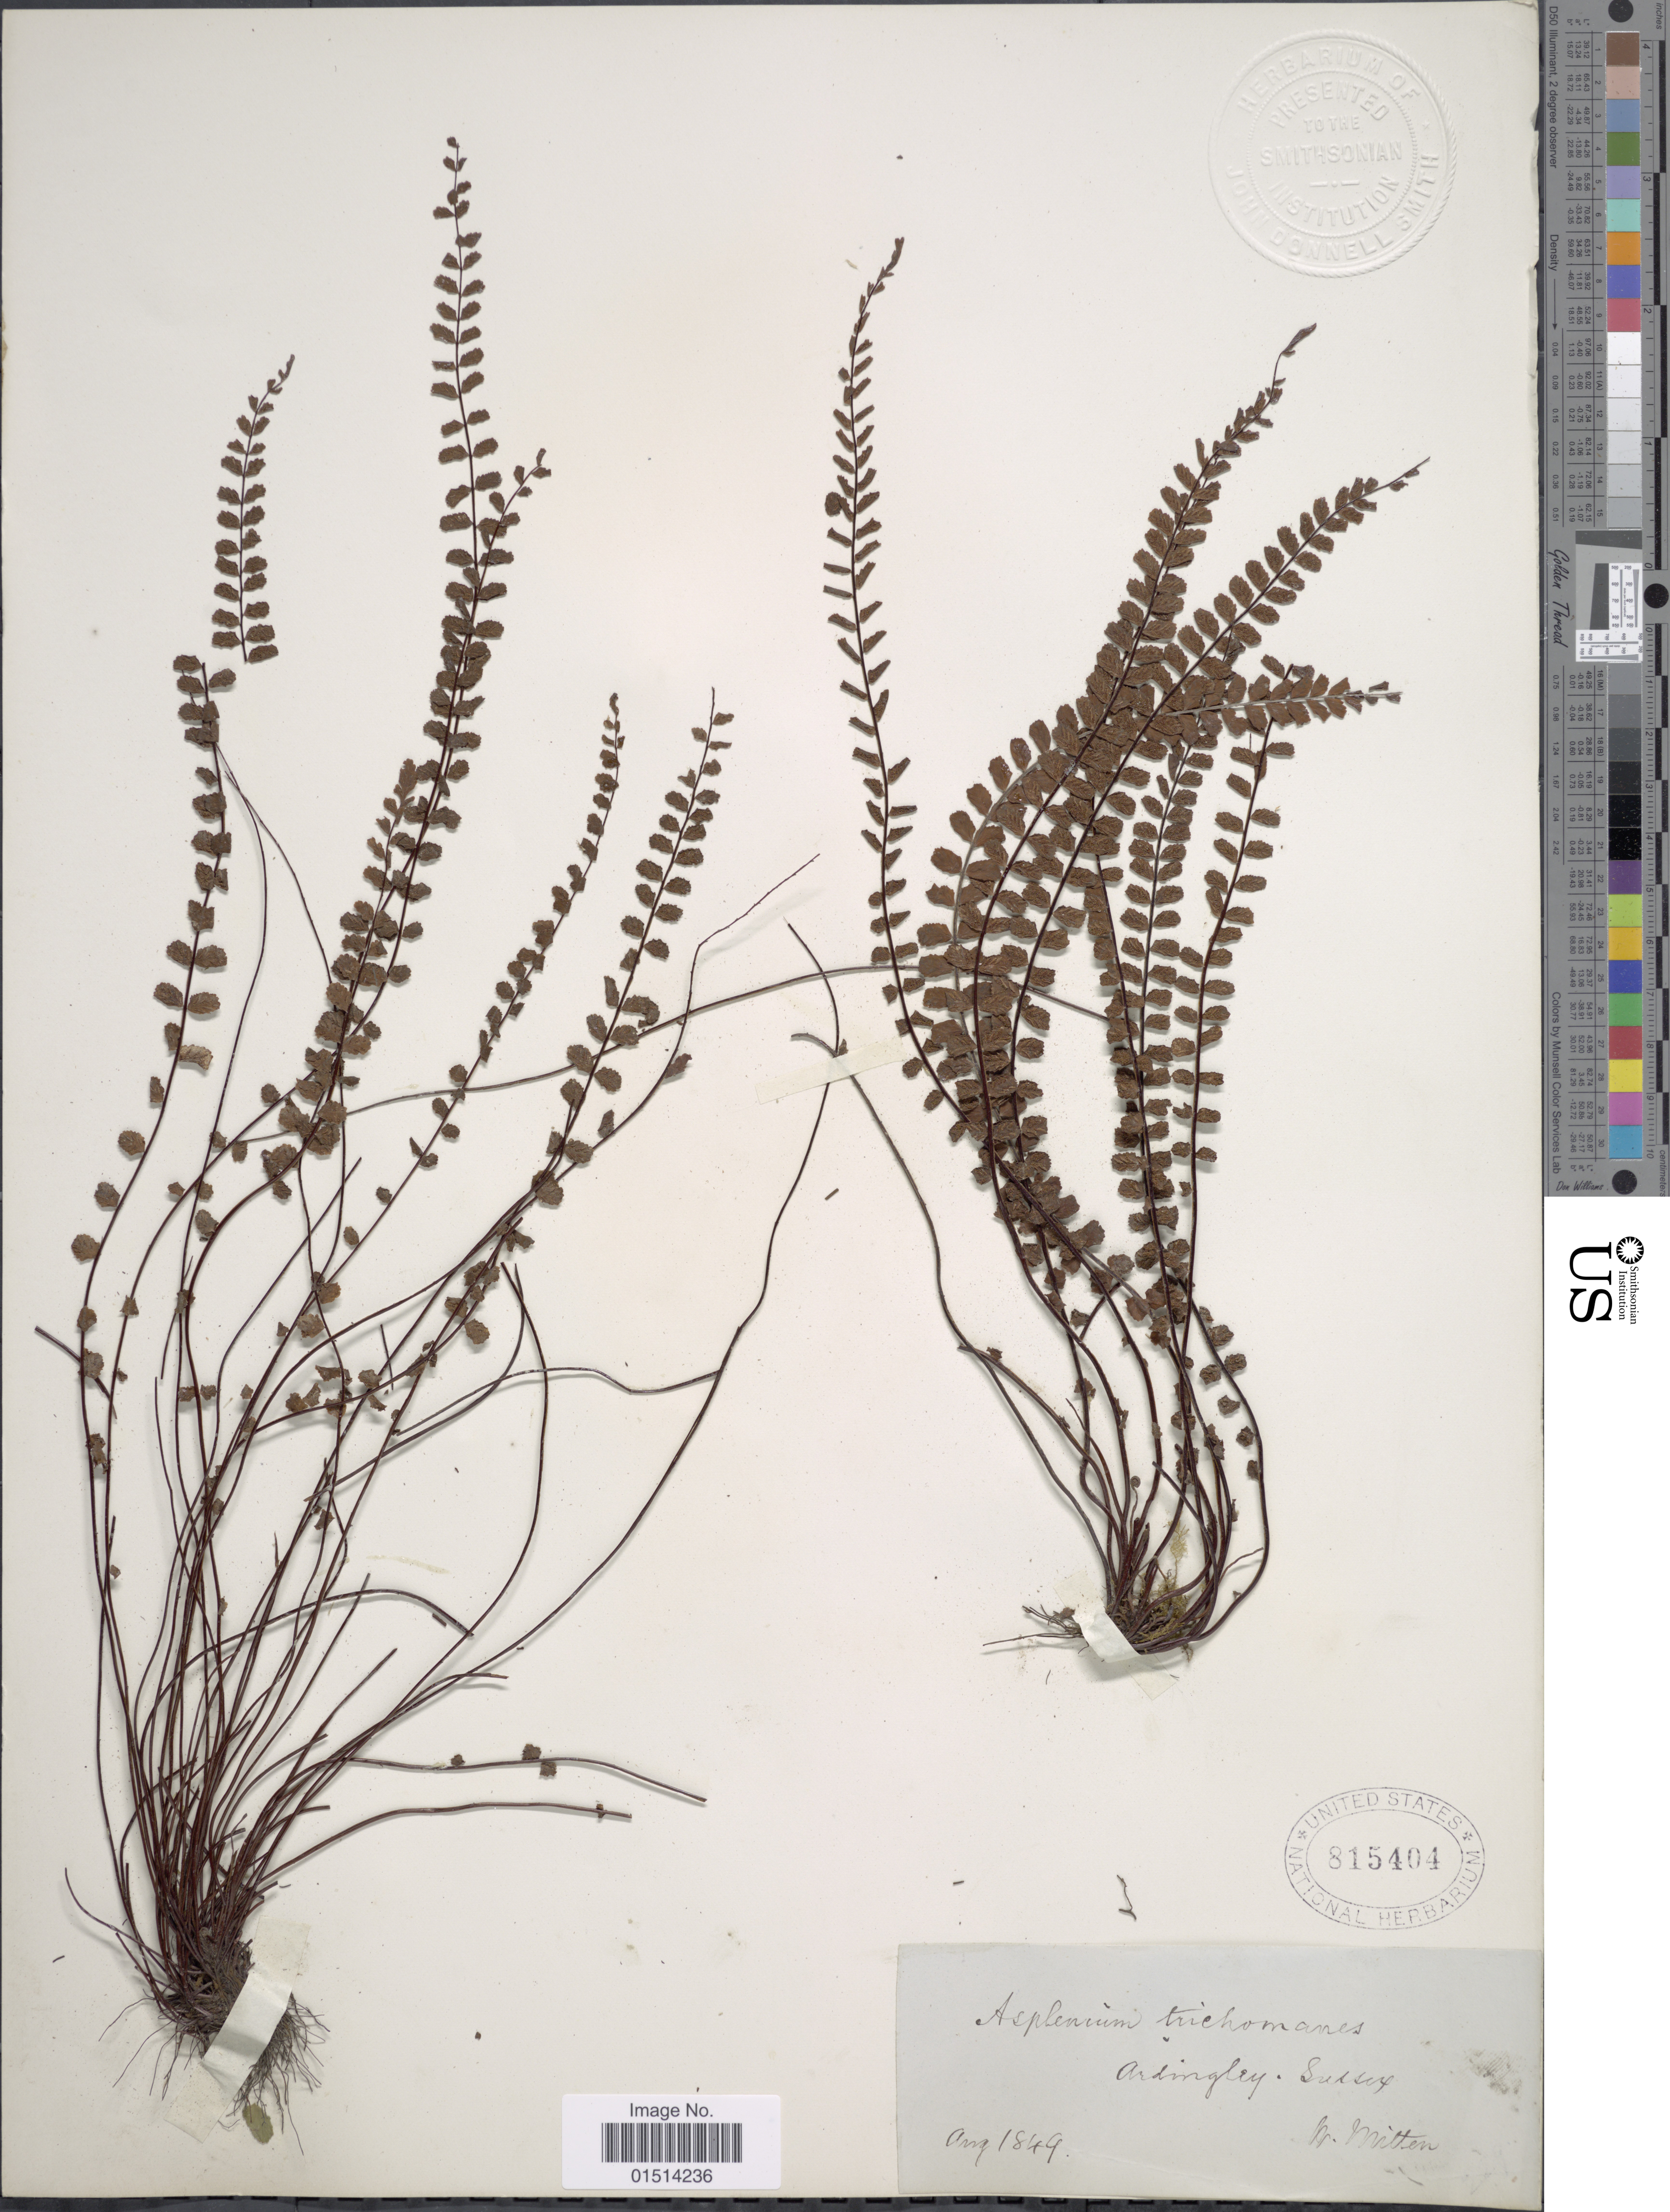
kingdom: Plantae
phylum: Tracheophyta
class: Polypodiopsida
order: Polypodiales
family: Aspleniaceae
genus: Asplenium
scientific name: Asplenium trichomanes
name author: L.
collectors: W. Mitten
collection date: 1849-08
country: United Kingdom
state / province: England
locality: Ardingly, Sussex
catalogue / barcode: US 815404